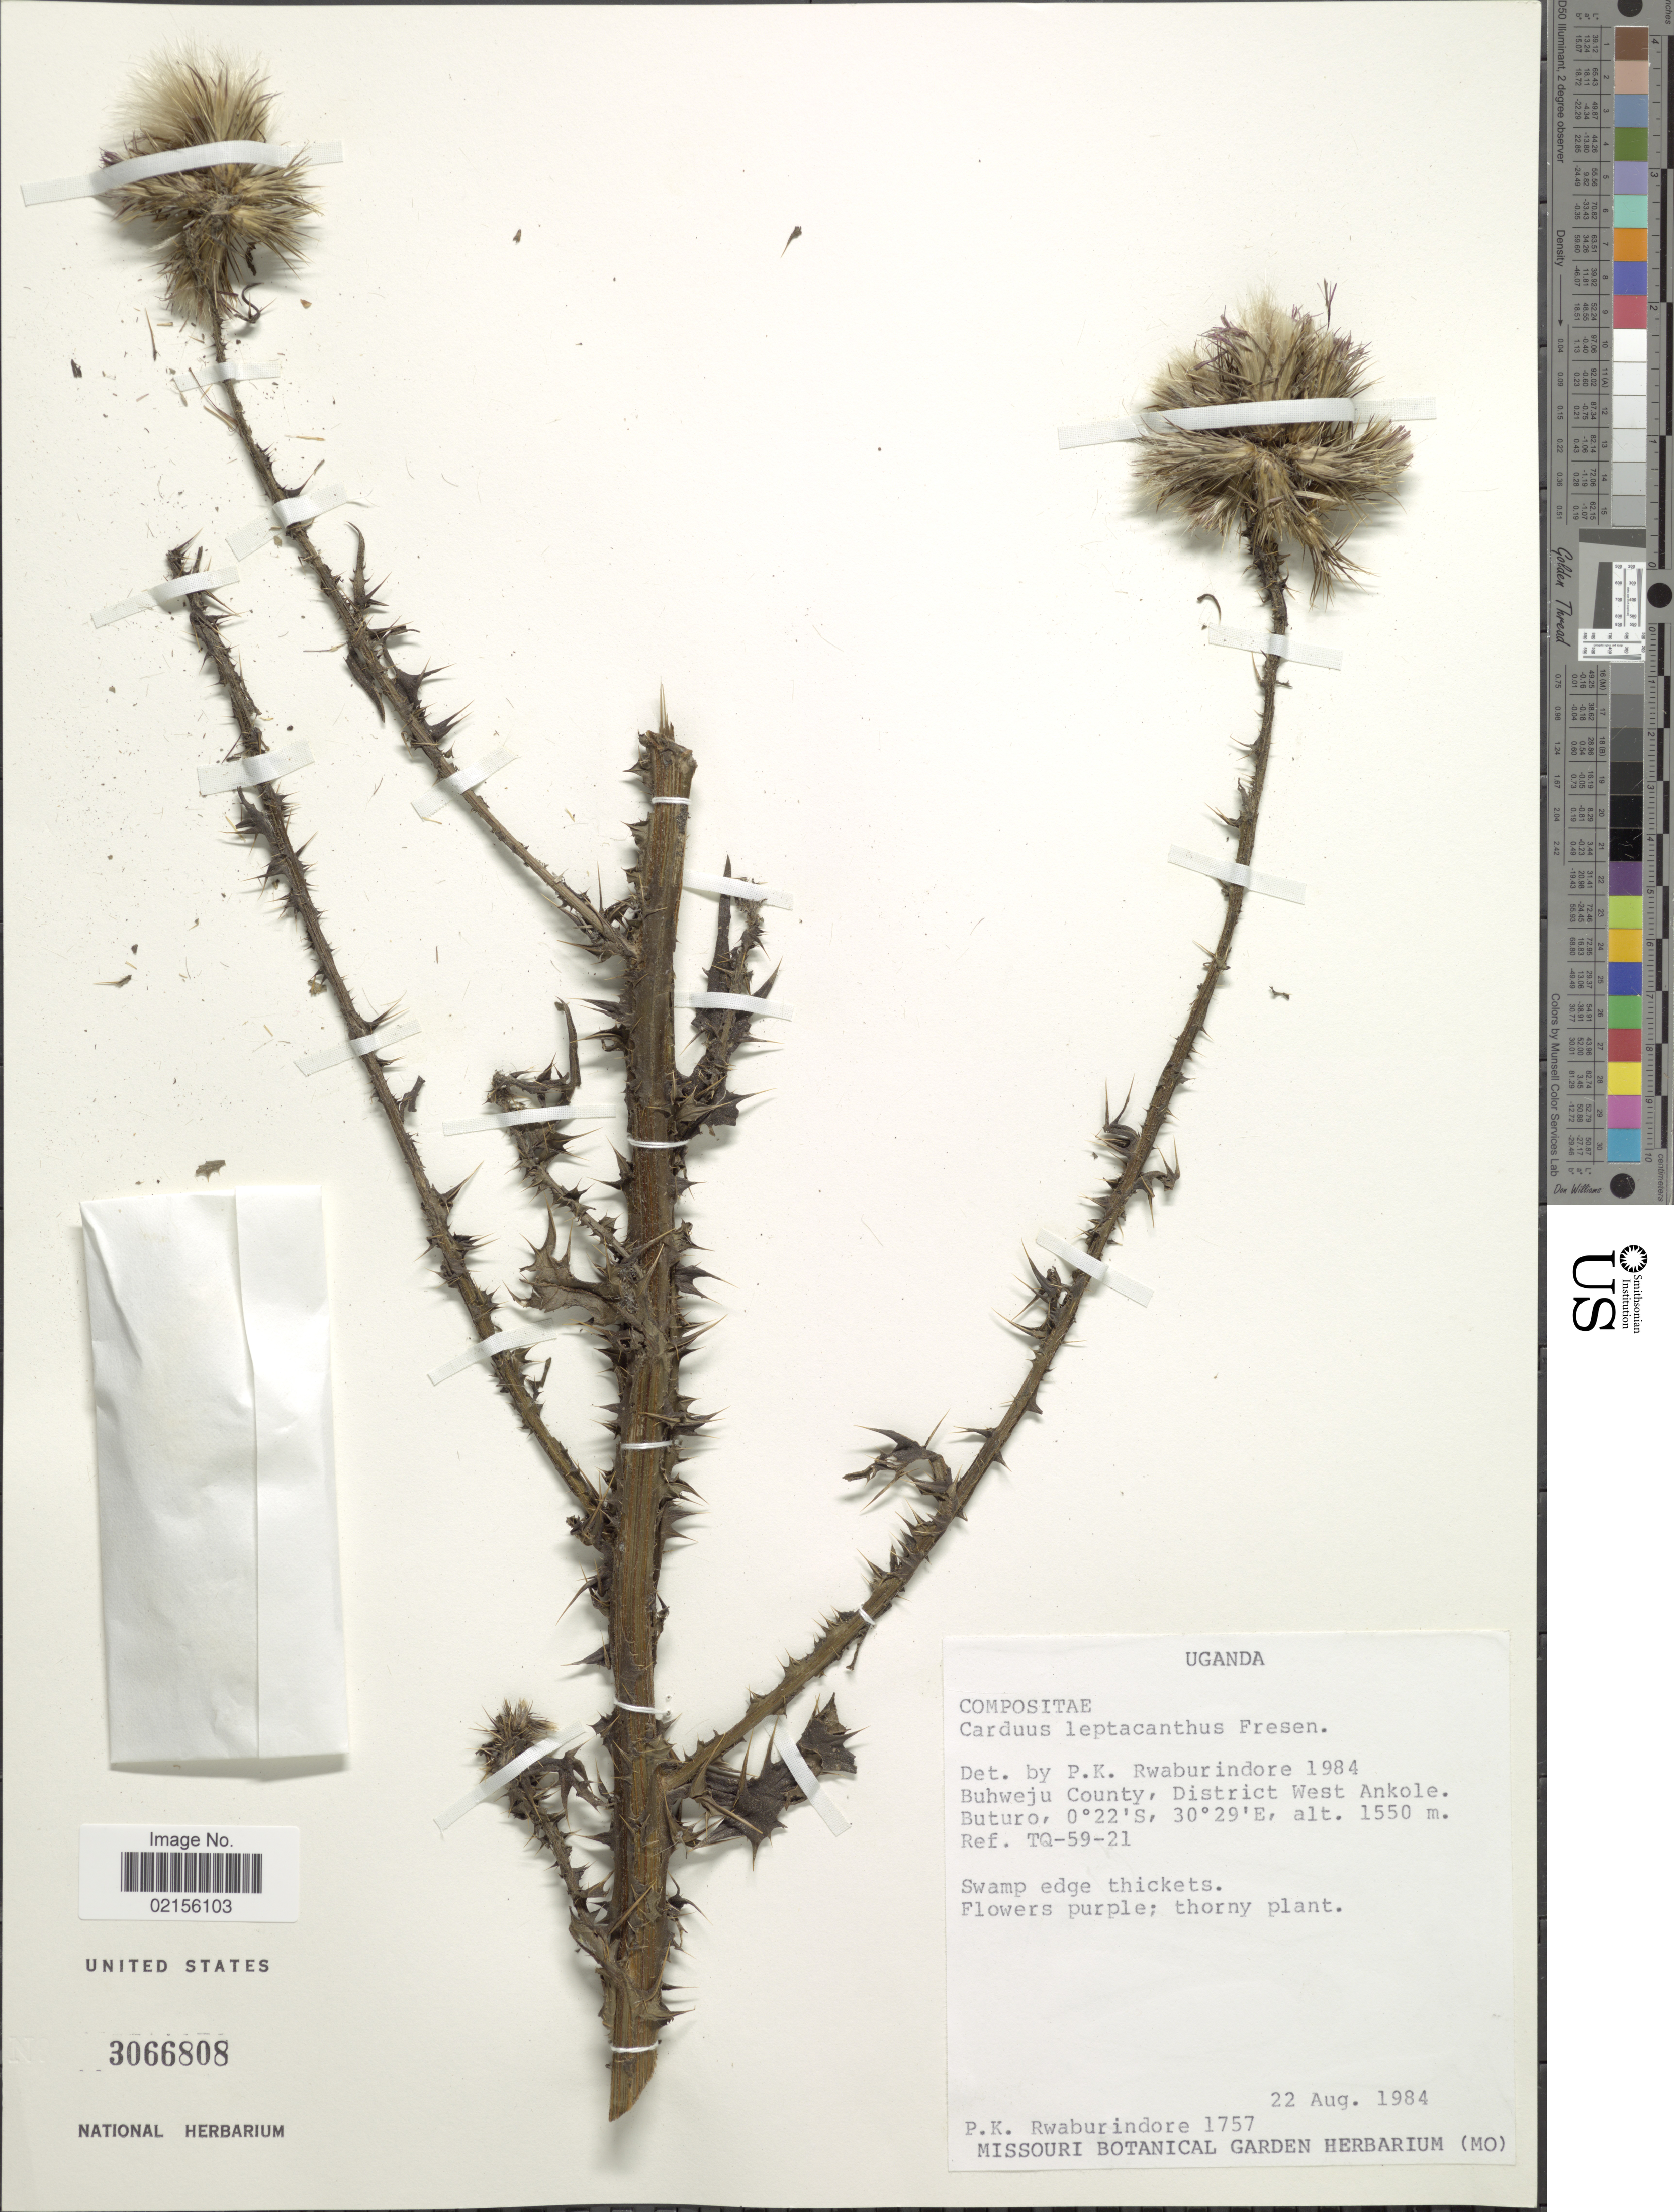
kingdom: Plantae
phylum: Tracheophyta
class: Magnoliopsida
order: Asterales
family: Asteraceae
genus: Carduus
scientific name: Carduus leptocanthus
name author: Fresen.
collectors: P. Rwaburindore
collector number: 1757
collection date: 1984-08-22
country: Uganda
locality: Buhweju County, District West Ankole. Buturo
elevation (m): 1550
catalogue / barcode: US 3066808